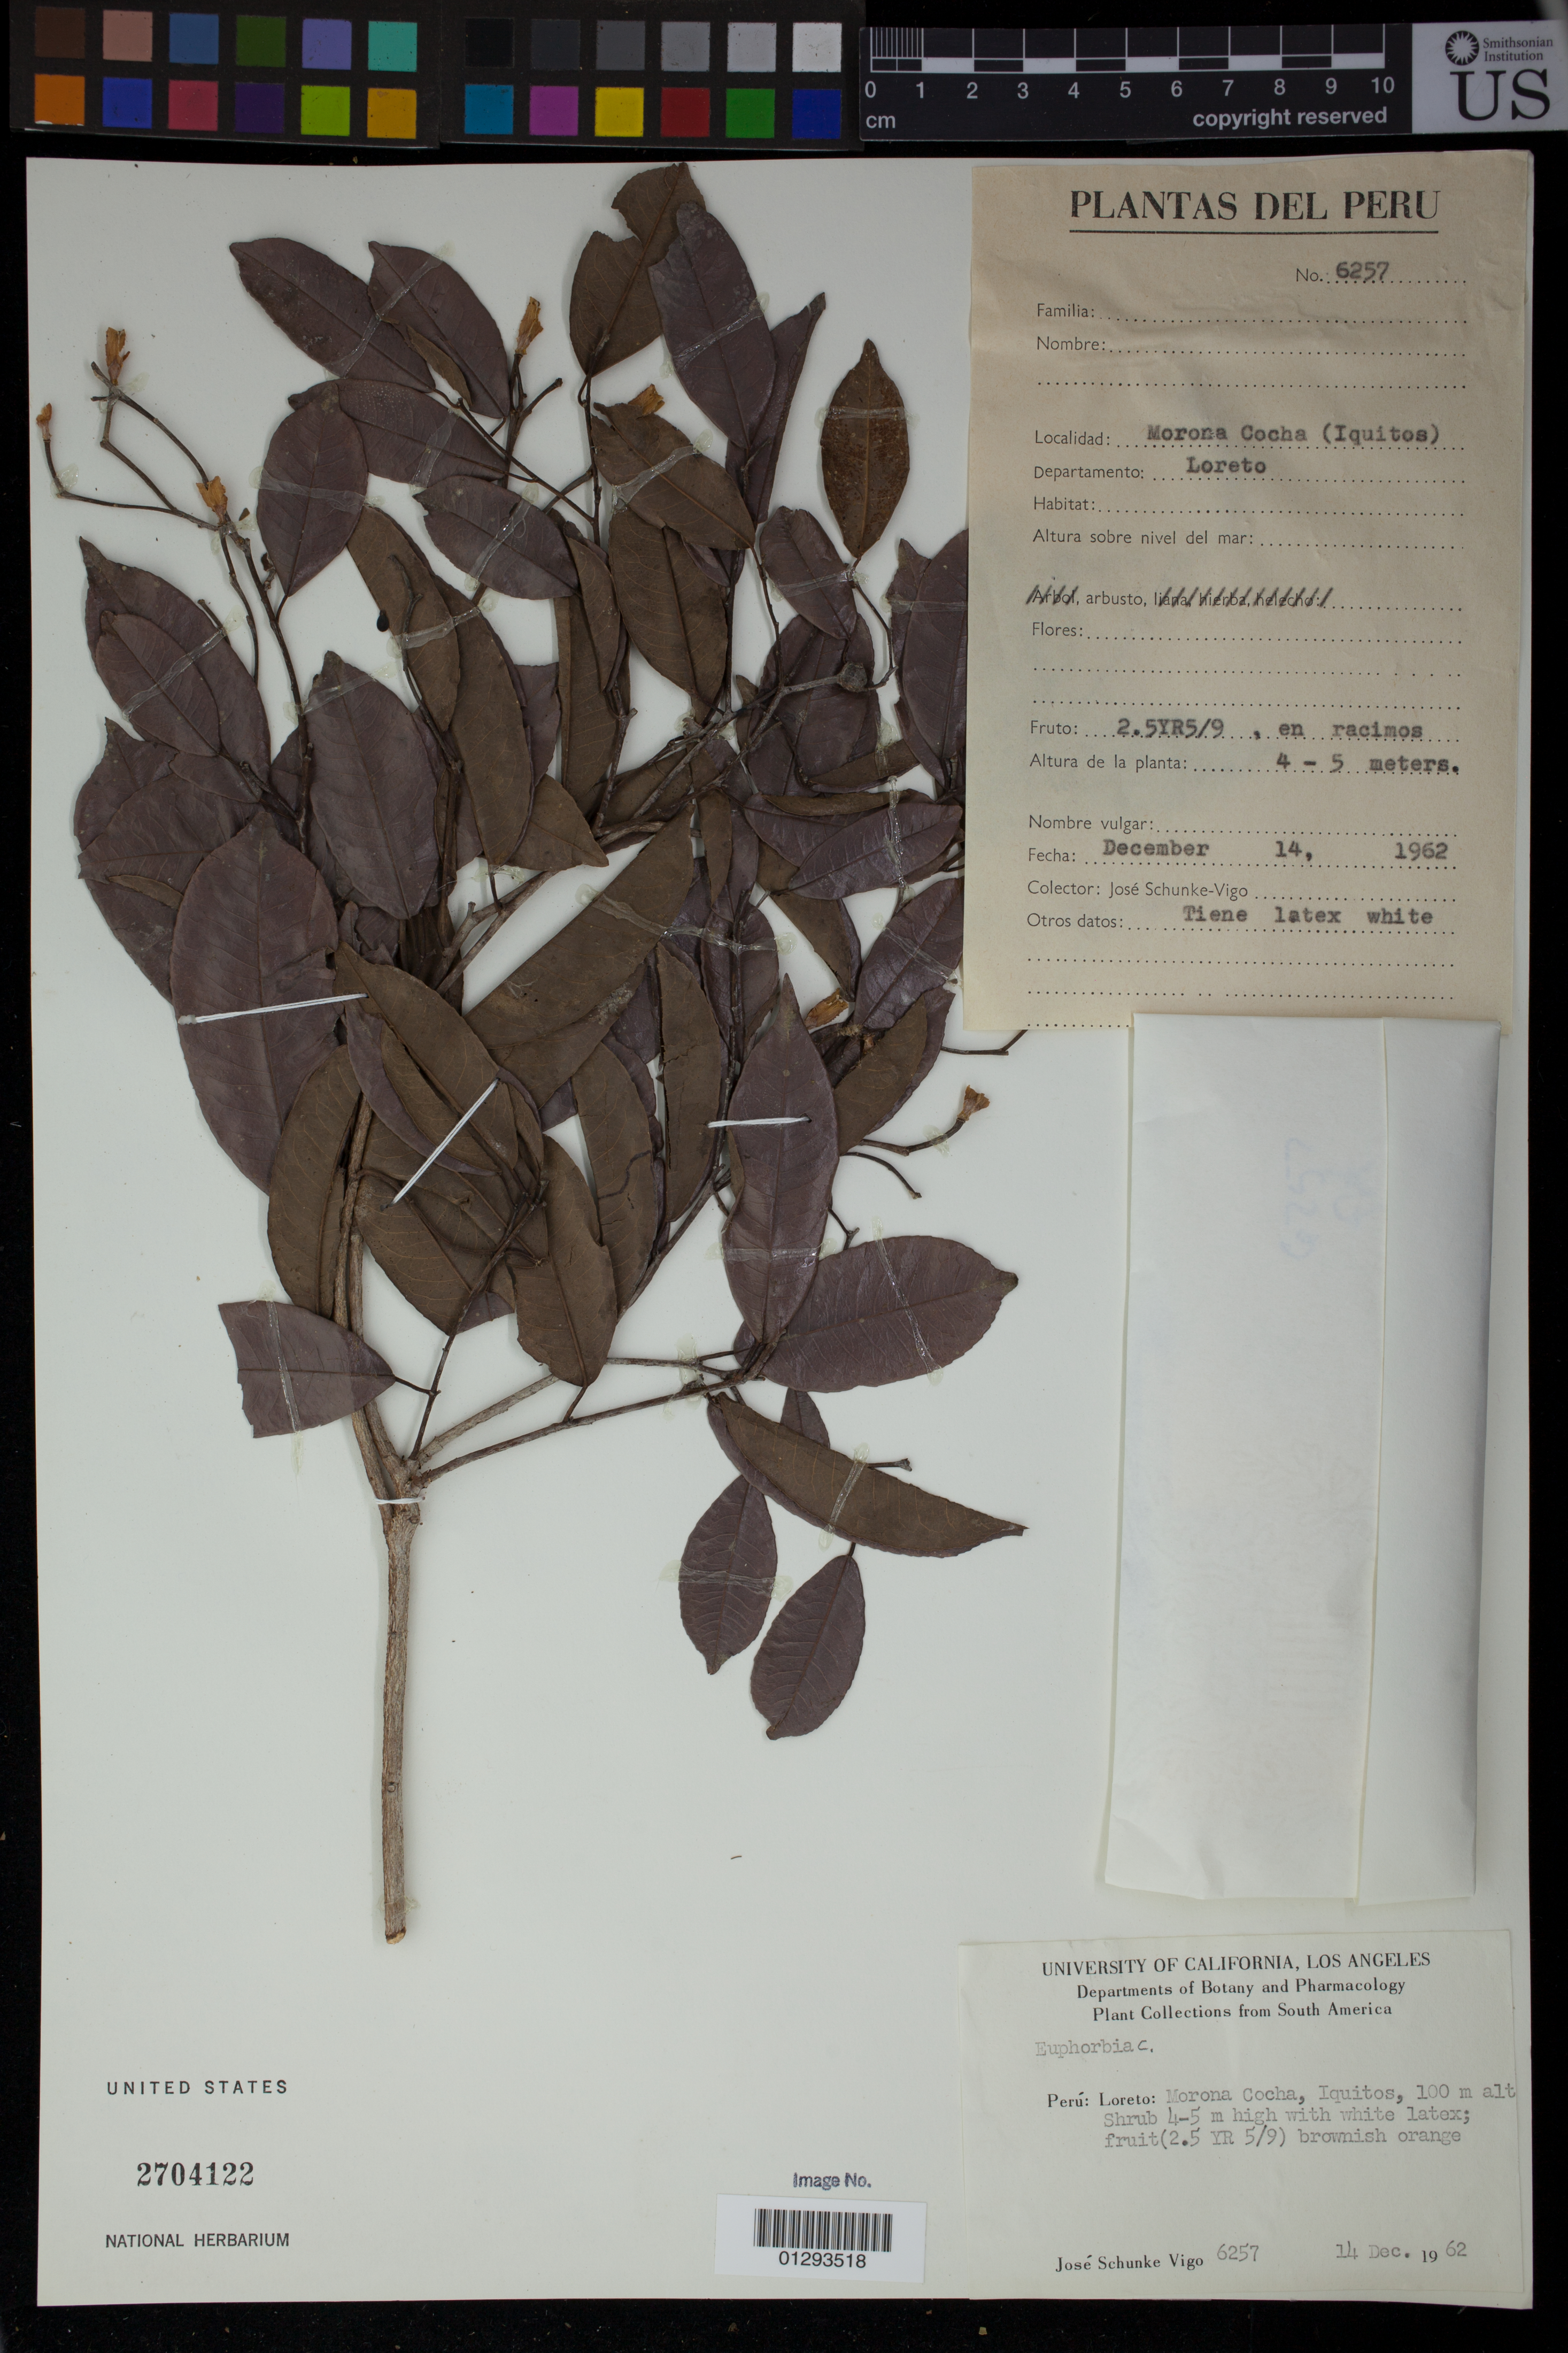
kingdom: Plantae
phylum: Tracheophyta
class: Magnoliopsida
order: Malpighiales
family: Euphorbiaceae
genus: Mabea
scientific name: Mabea sp.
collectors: J. Schunke Vigo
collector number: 6257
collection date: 1962-12-14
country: Peru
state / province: Loreto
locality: Morona Cocha, Iquitos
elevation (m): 100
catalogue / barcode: US 2704122